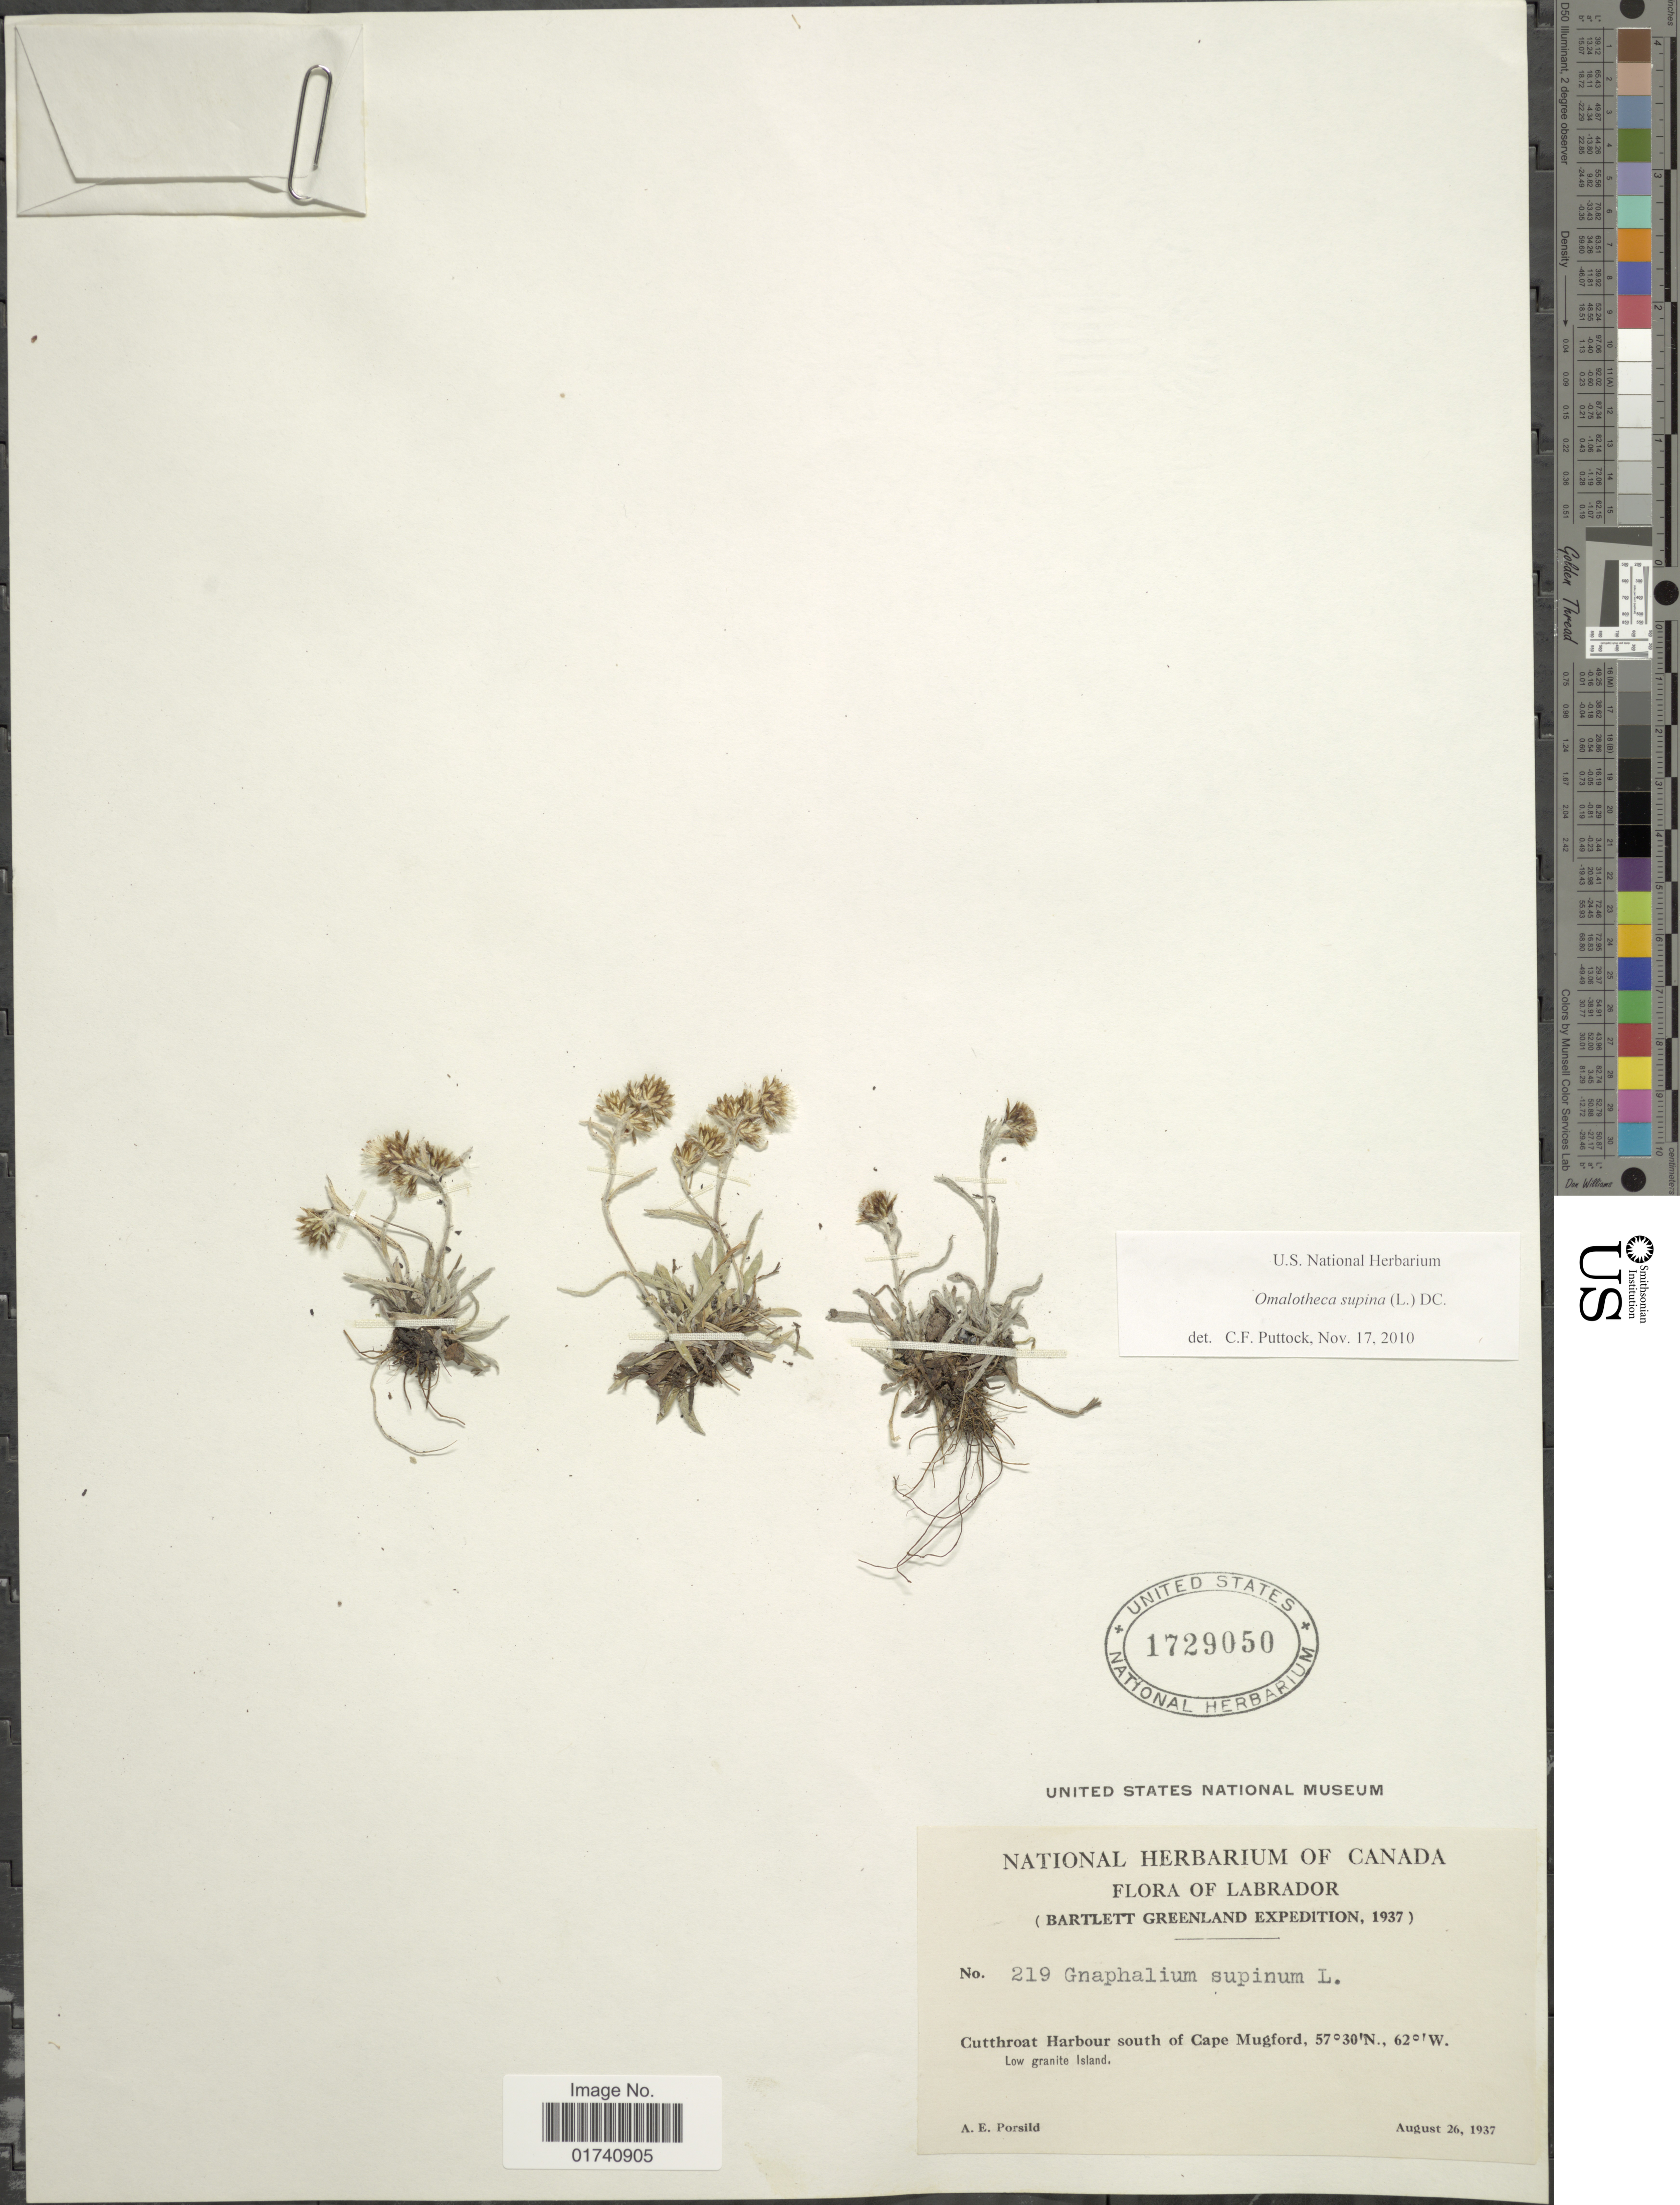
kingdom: Plantae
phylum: Tracheophyta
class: Magnoliopsida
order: Asterales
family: Asteraceae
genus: Omalotheca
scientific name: Omalotheca supina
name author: (L.) DC.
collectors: A. E. Porsild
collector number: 219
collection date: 1937-08-26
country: Canada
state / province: Newfoundland and Labrador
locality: Labrador, Cutthrout Harbour south of Cape Mugford.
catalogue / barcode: US 1729050